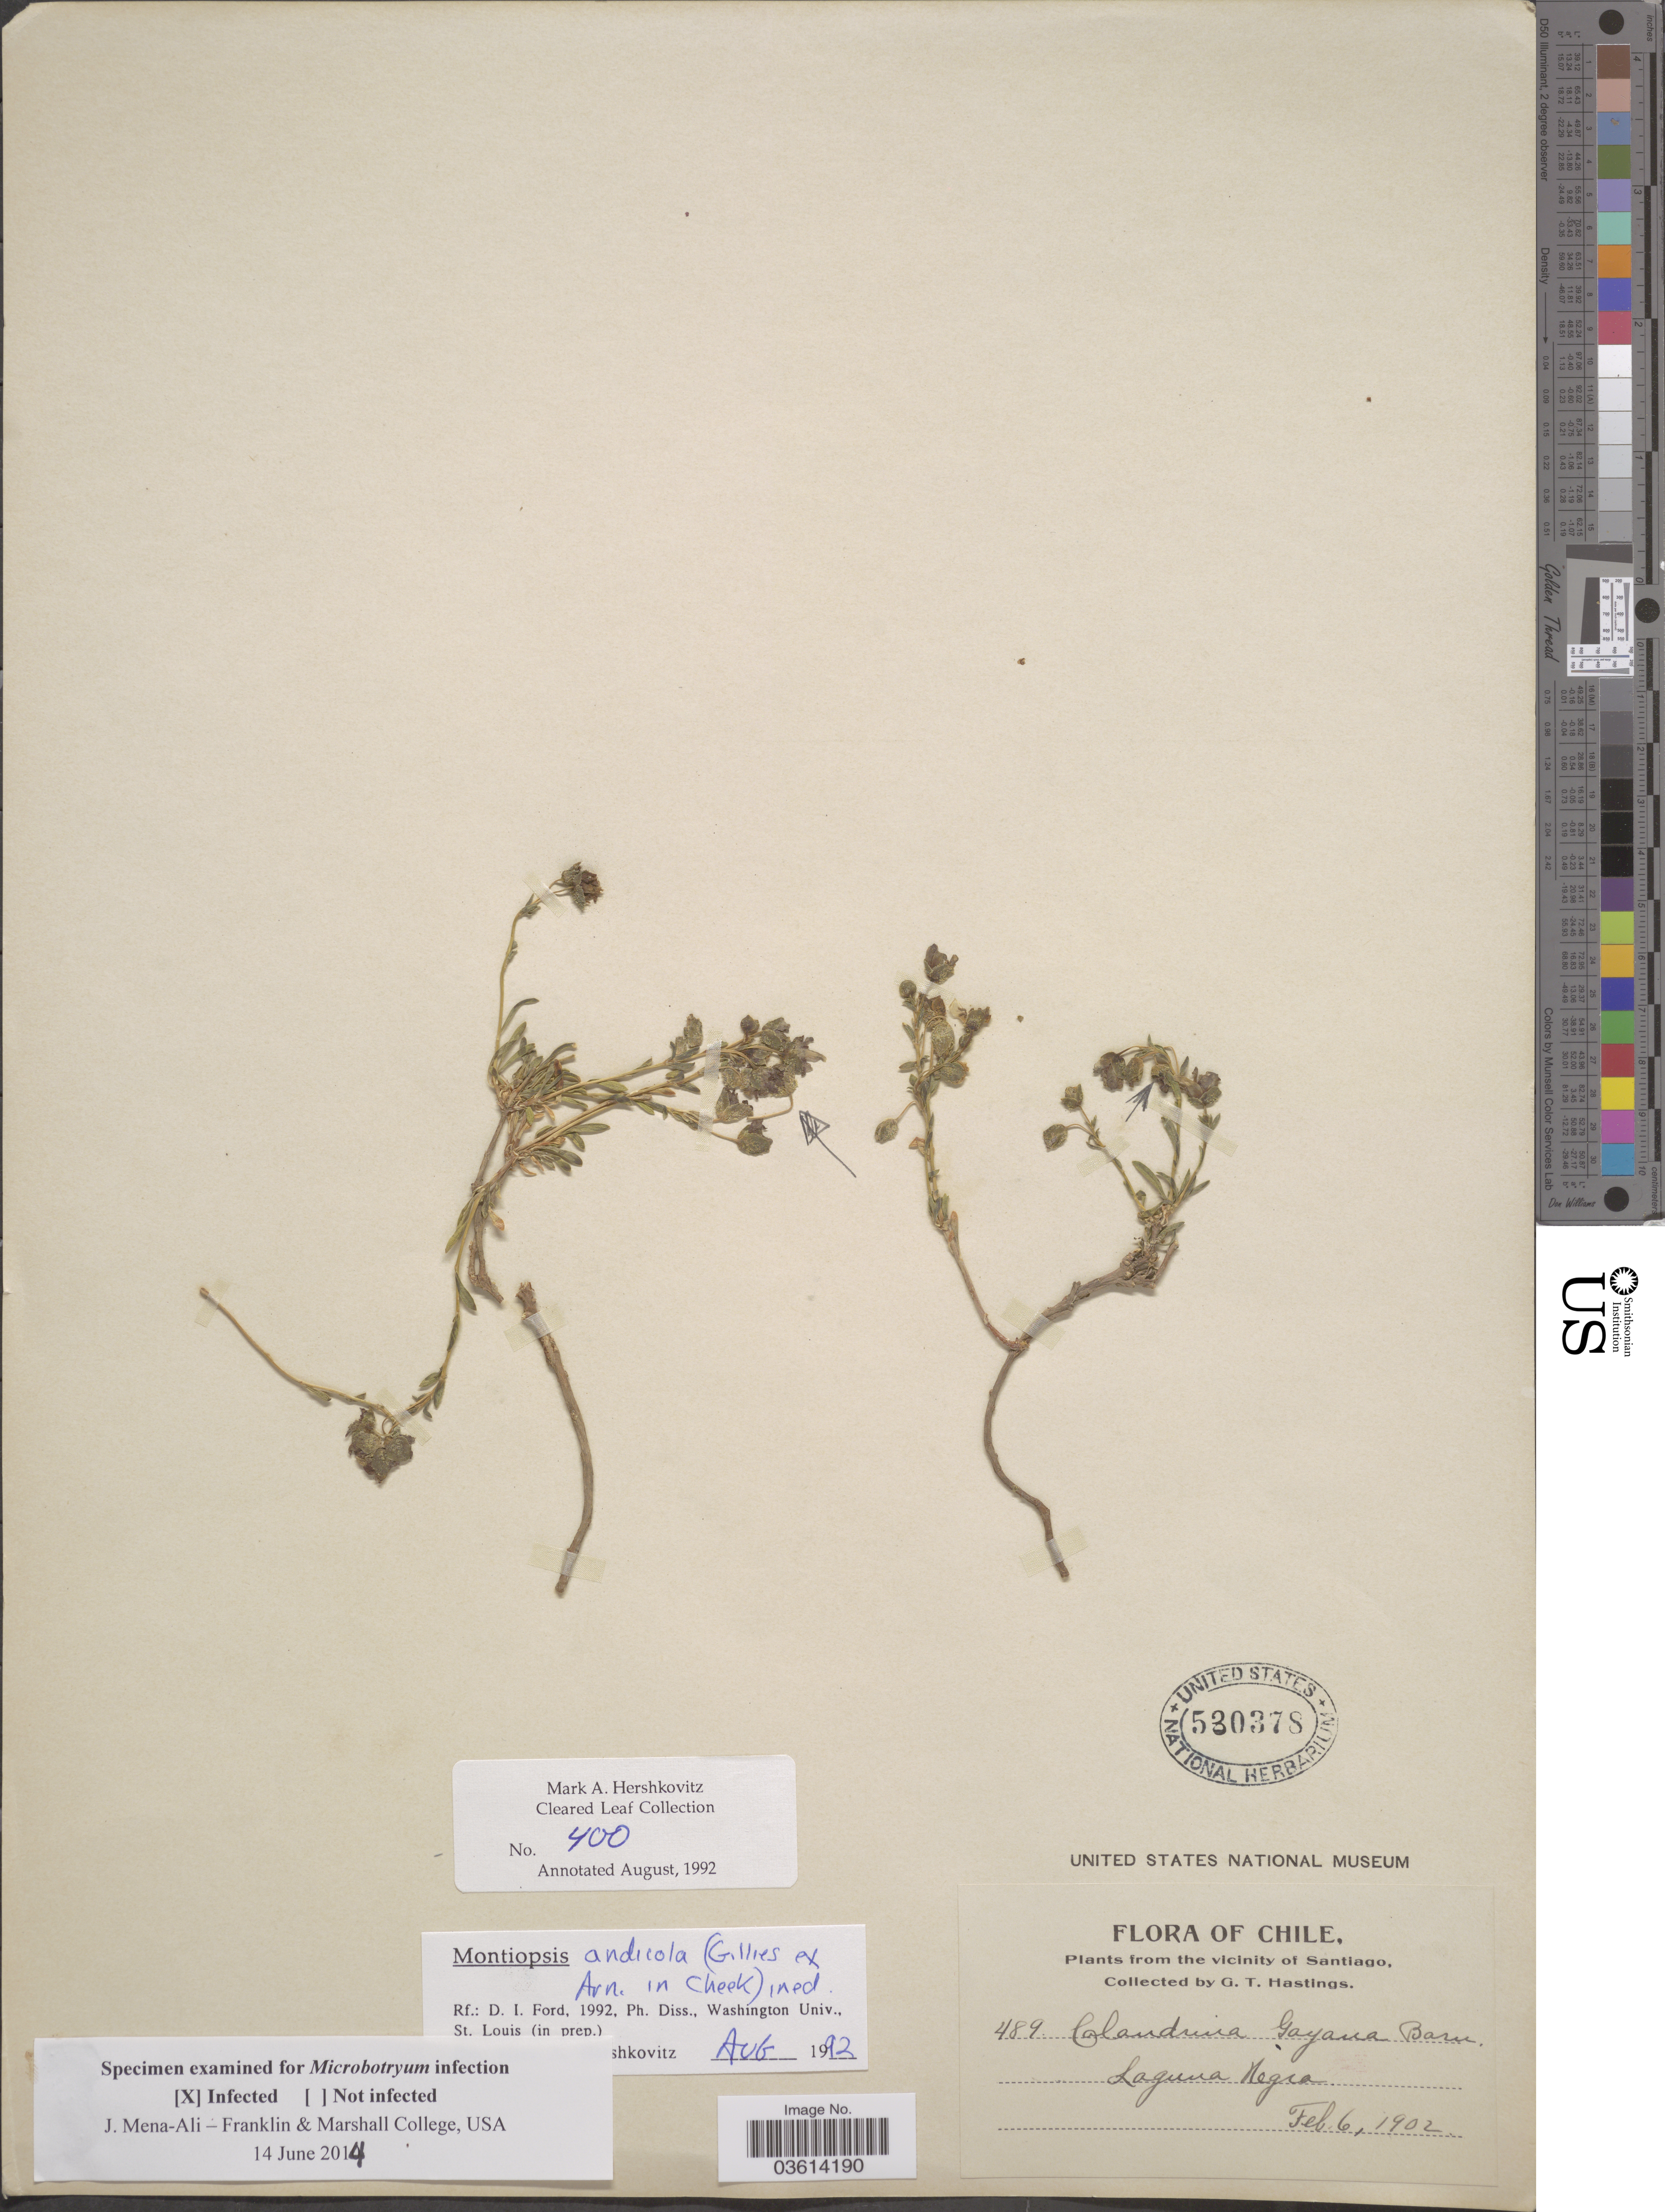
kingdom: Plantae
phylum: Tracheophyta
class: Magnoliopsida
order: Caryophyllales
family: Montiaceae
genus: Montiopsis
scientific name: Montiopsis andicola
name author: (Gillies ex Hook. & Arn.) D.I. Ford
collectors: G. Hastings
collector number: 489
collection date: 1902-02-06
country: Chile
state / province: Región Metropolitana (RM)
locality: From the vicinity of Santiago. Laguna Negra.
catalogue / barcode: US 530378